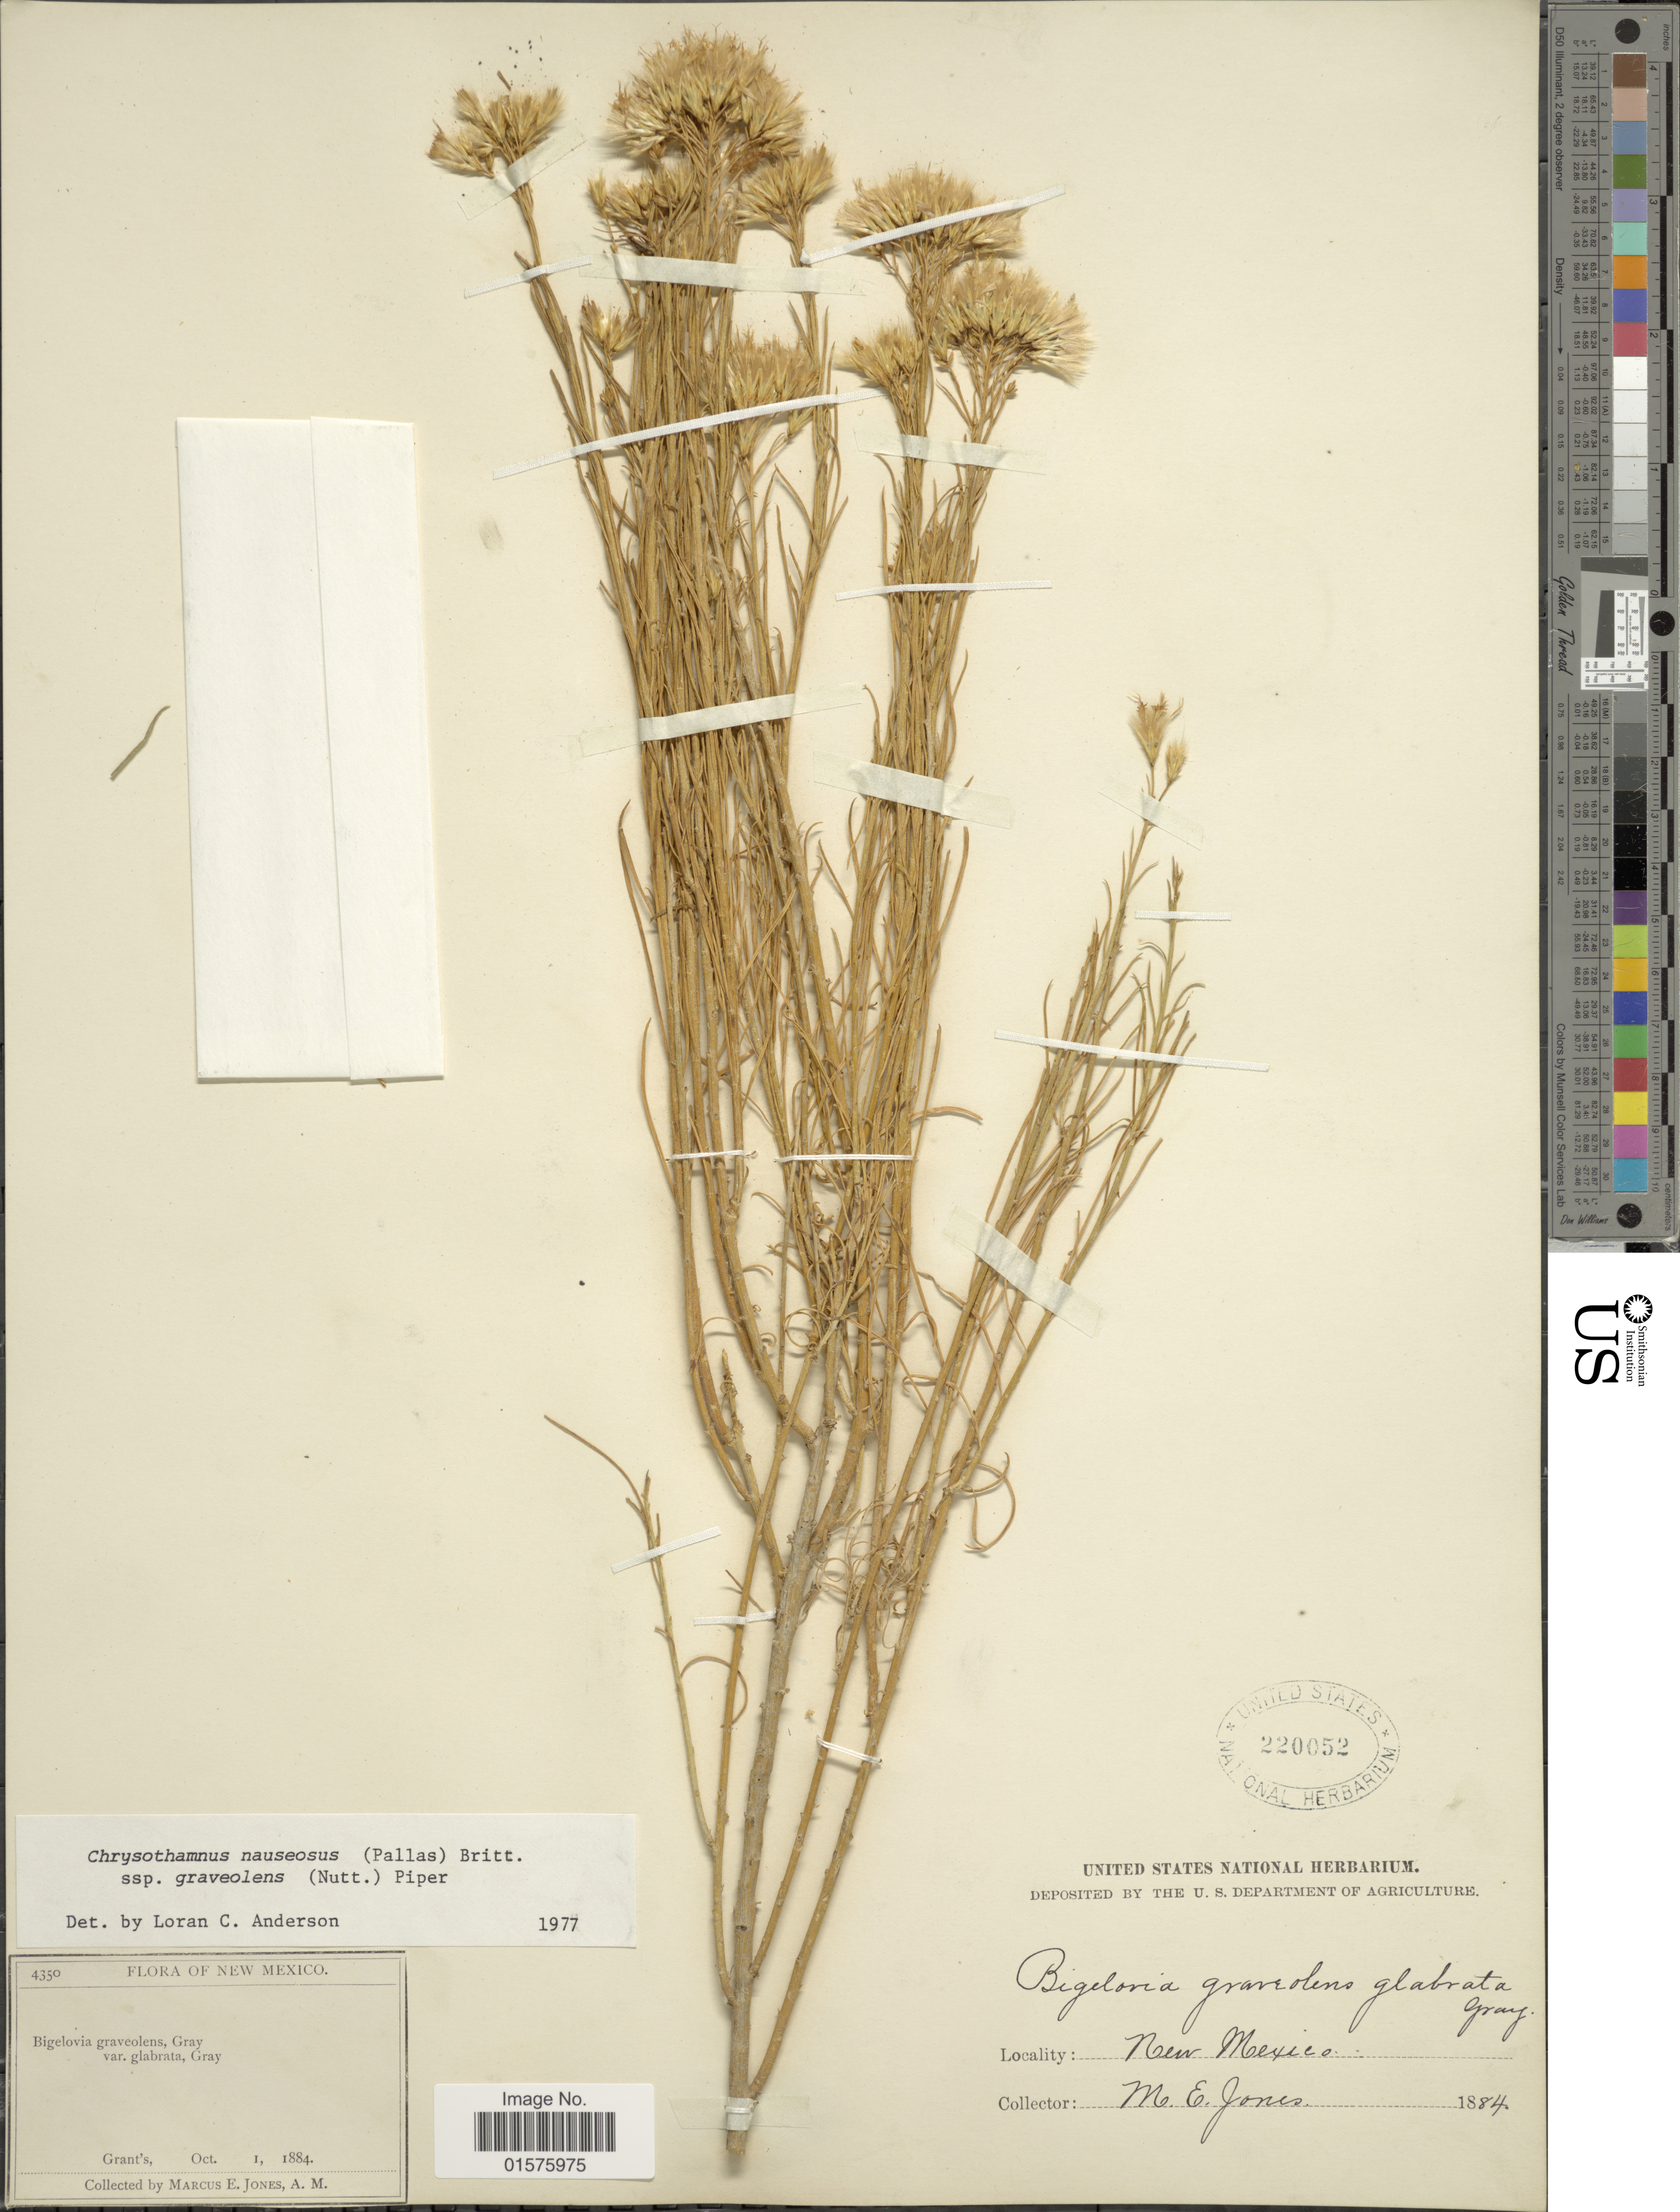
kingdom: Plantae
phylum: Tracheophyta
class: Magnoliopsida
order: Asterales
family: Asteraceae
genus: Ericameria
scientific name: Ericameria nauseosa var. graveolens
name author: (Nutt.) Reveal & Schuyler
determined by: Urbatsch, Lowell E., Curator (LSU), Louisiana State University (UNITED STATES)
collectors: M. E. Jones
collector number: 4350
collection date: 1884-10-01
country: United States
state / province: New Mexico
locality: Grant's.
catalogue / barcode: US 220052